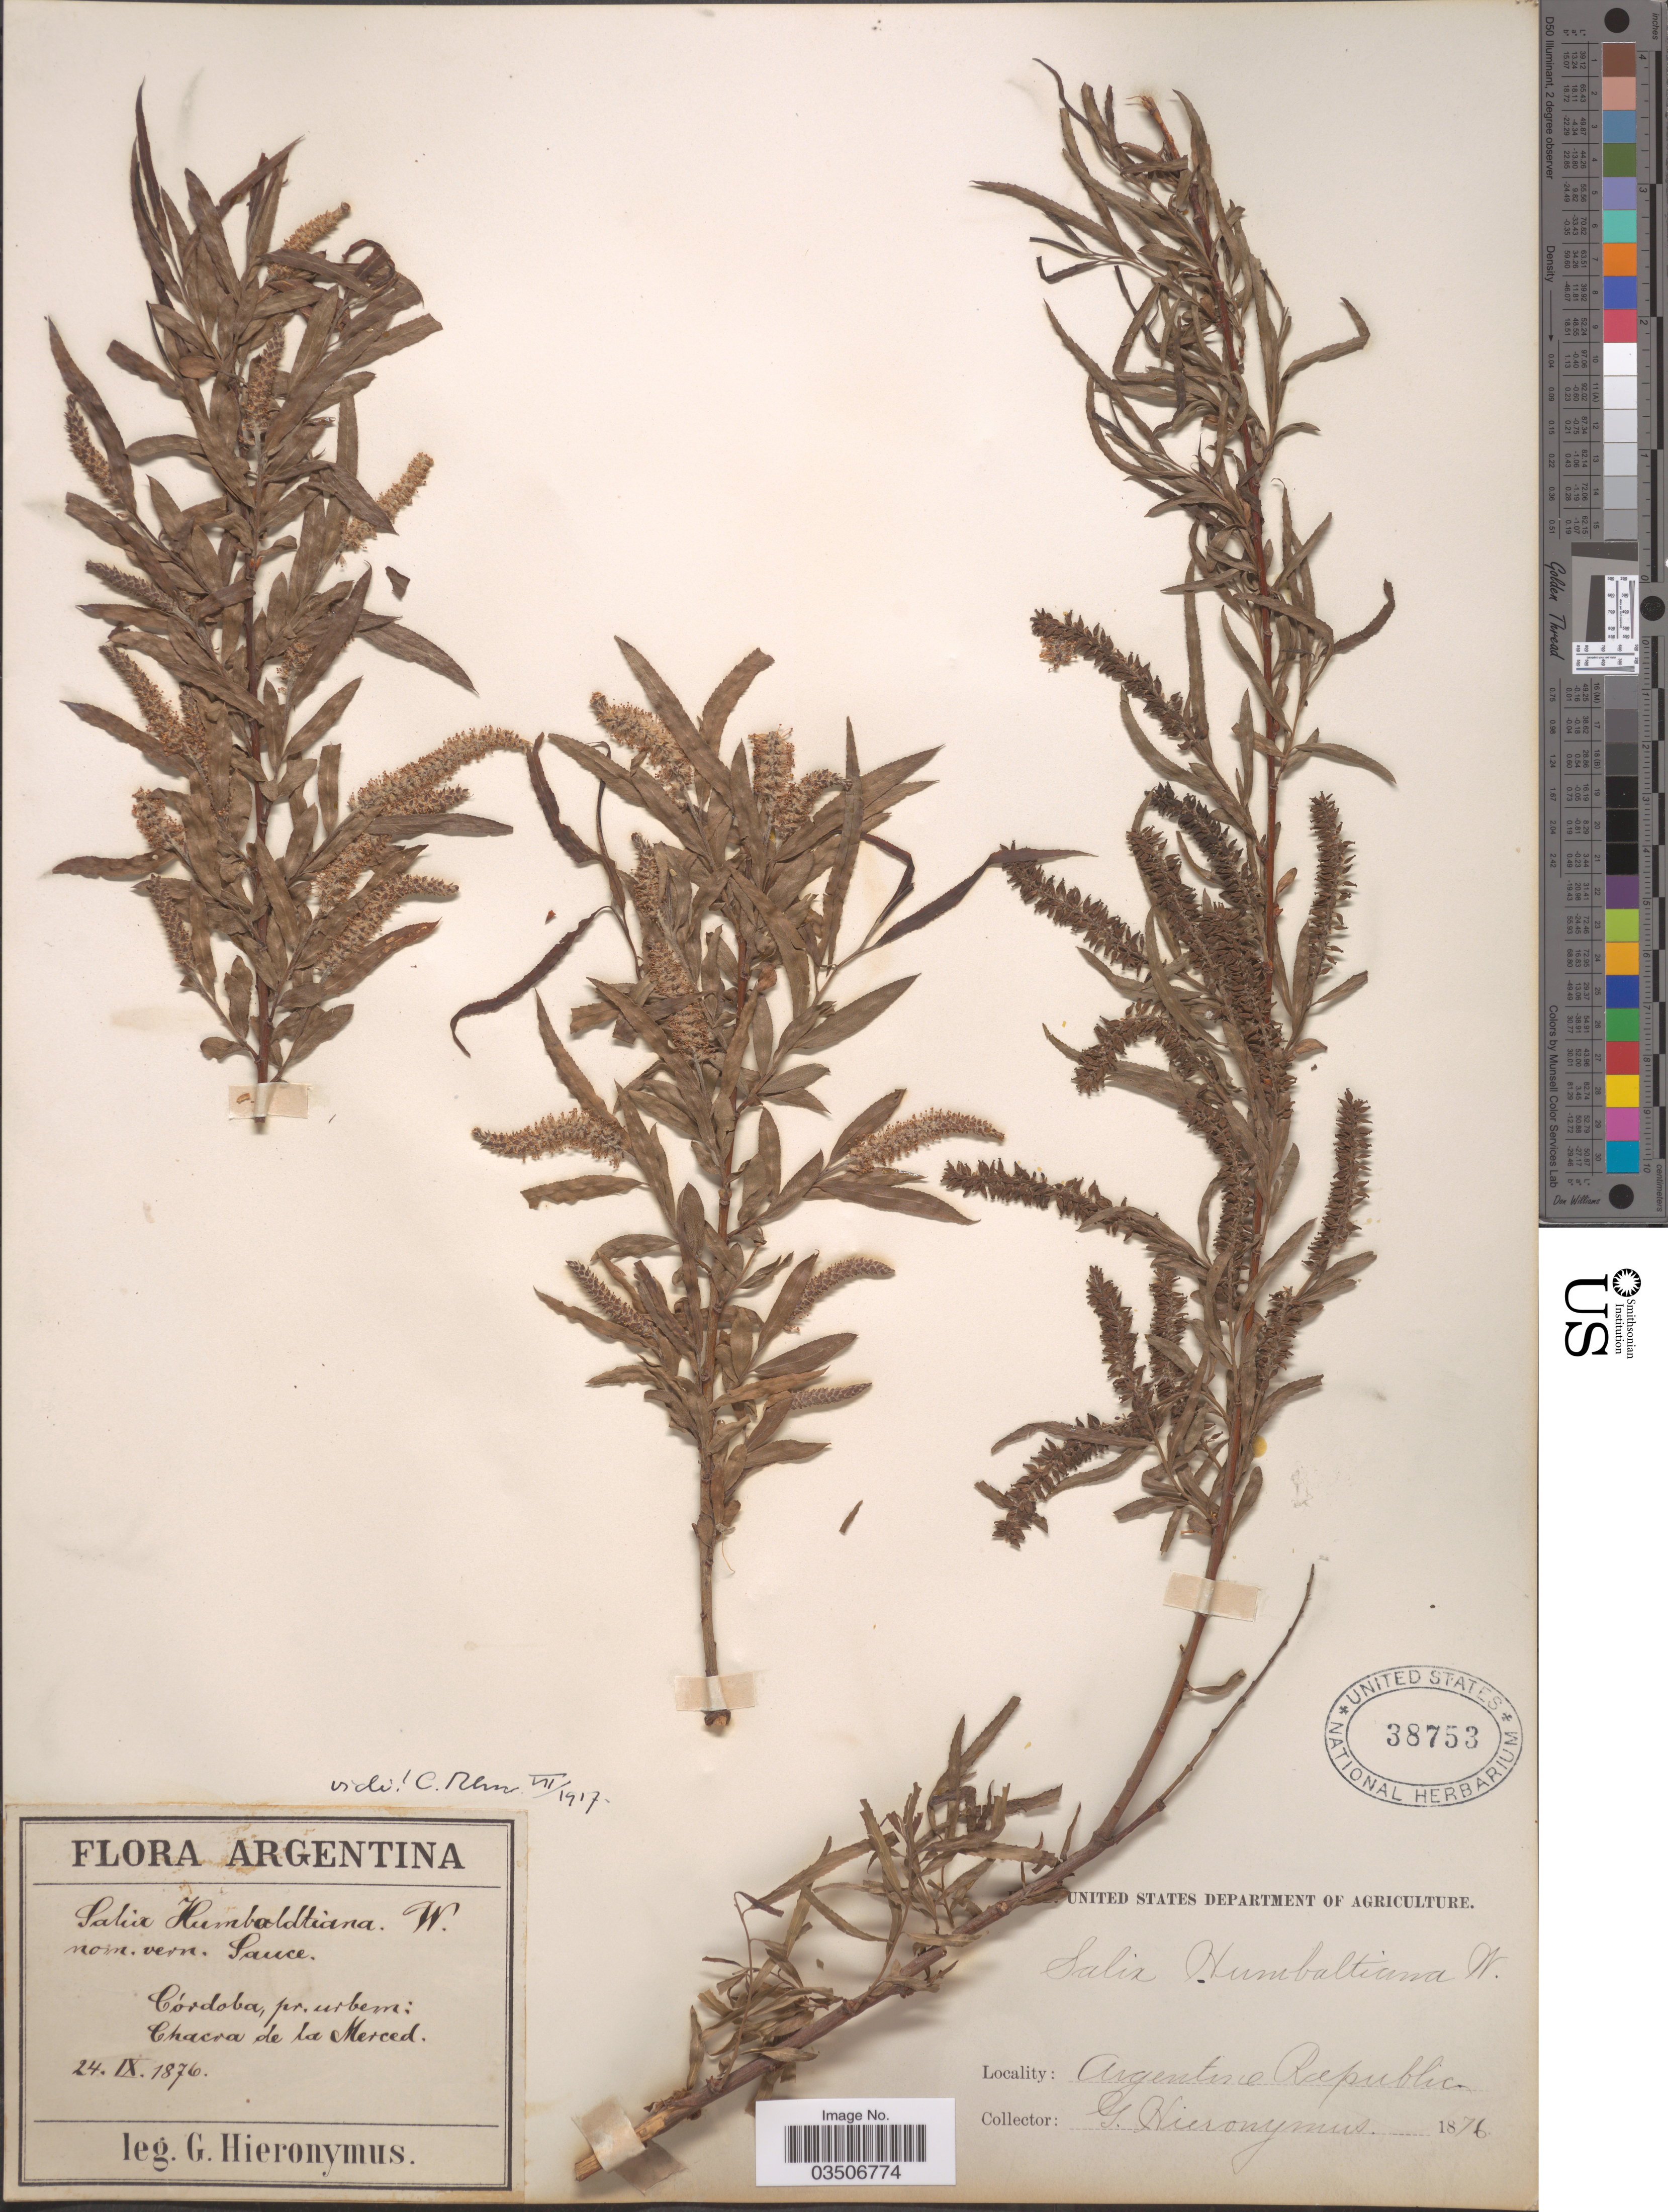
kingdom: Plantae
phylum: Tracheophyta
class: Magnoliopsida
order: Malpighiales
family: Salicaceae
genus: Salix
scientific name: Salix humboldtiana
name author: Willd.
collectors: G. H. Hieronymus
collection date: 1876-09-24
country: Argentina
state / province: Cordoba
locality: Córdoba, pr. urbem: Chacra de la Merced.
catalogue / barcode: US 38753